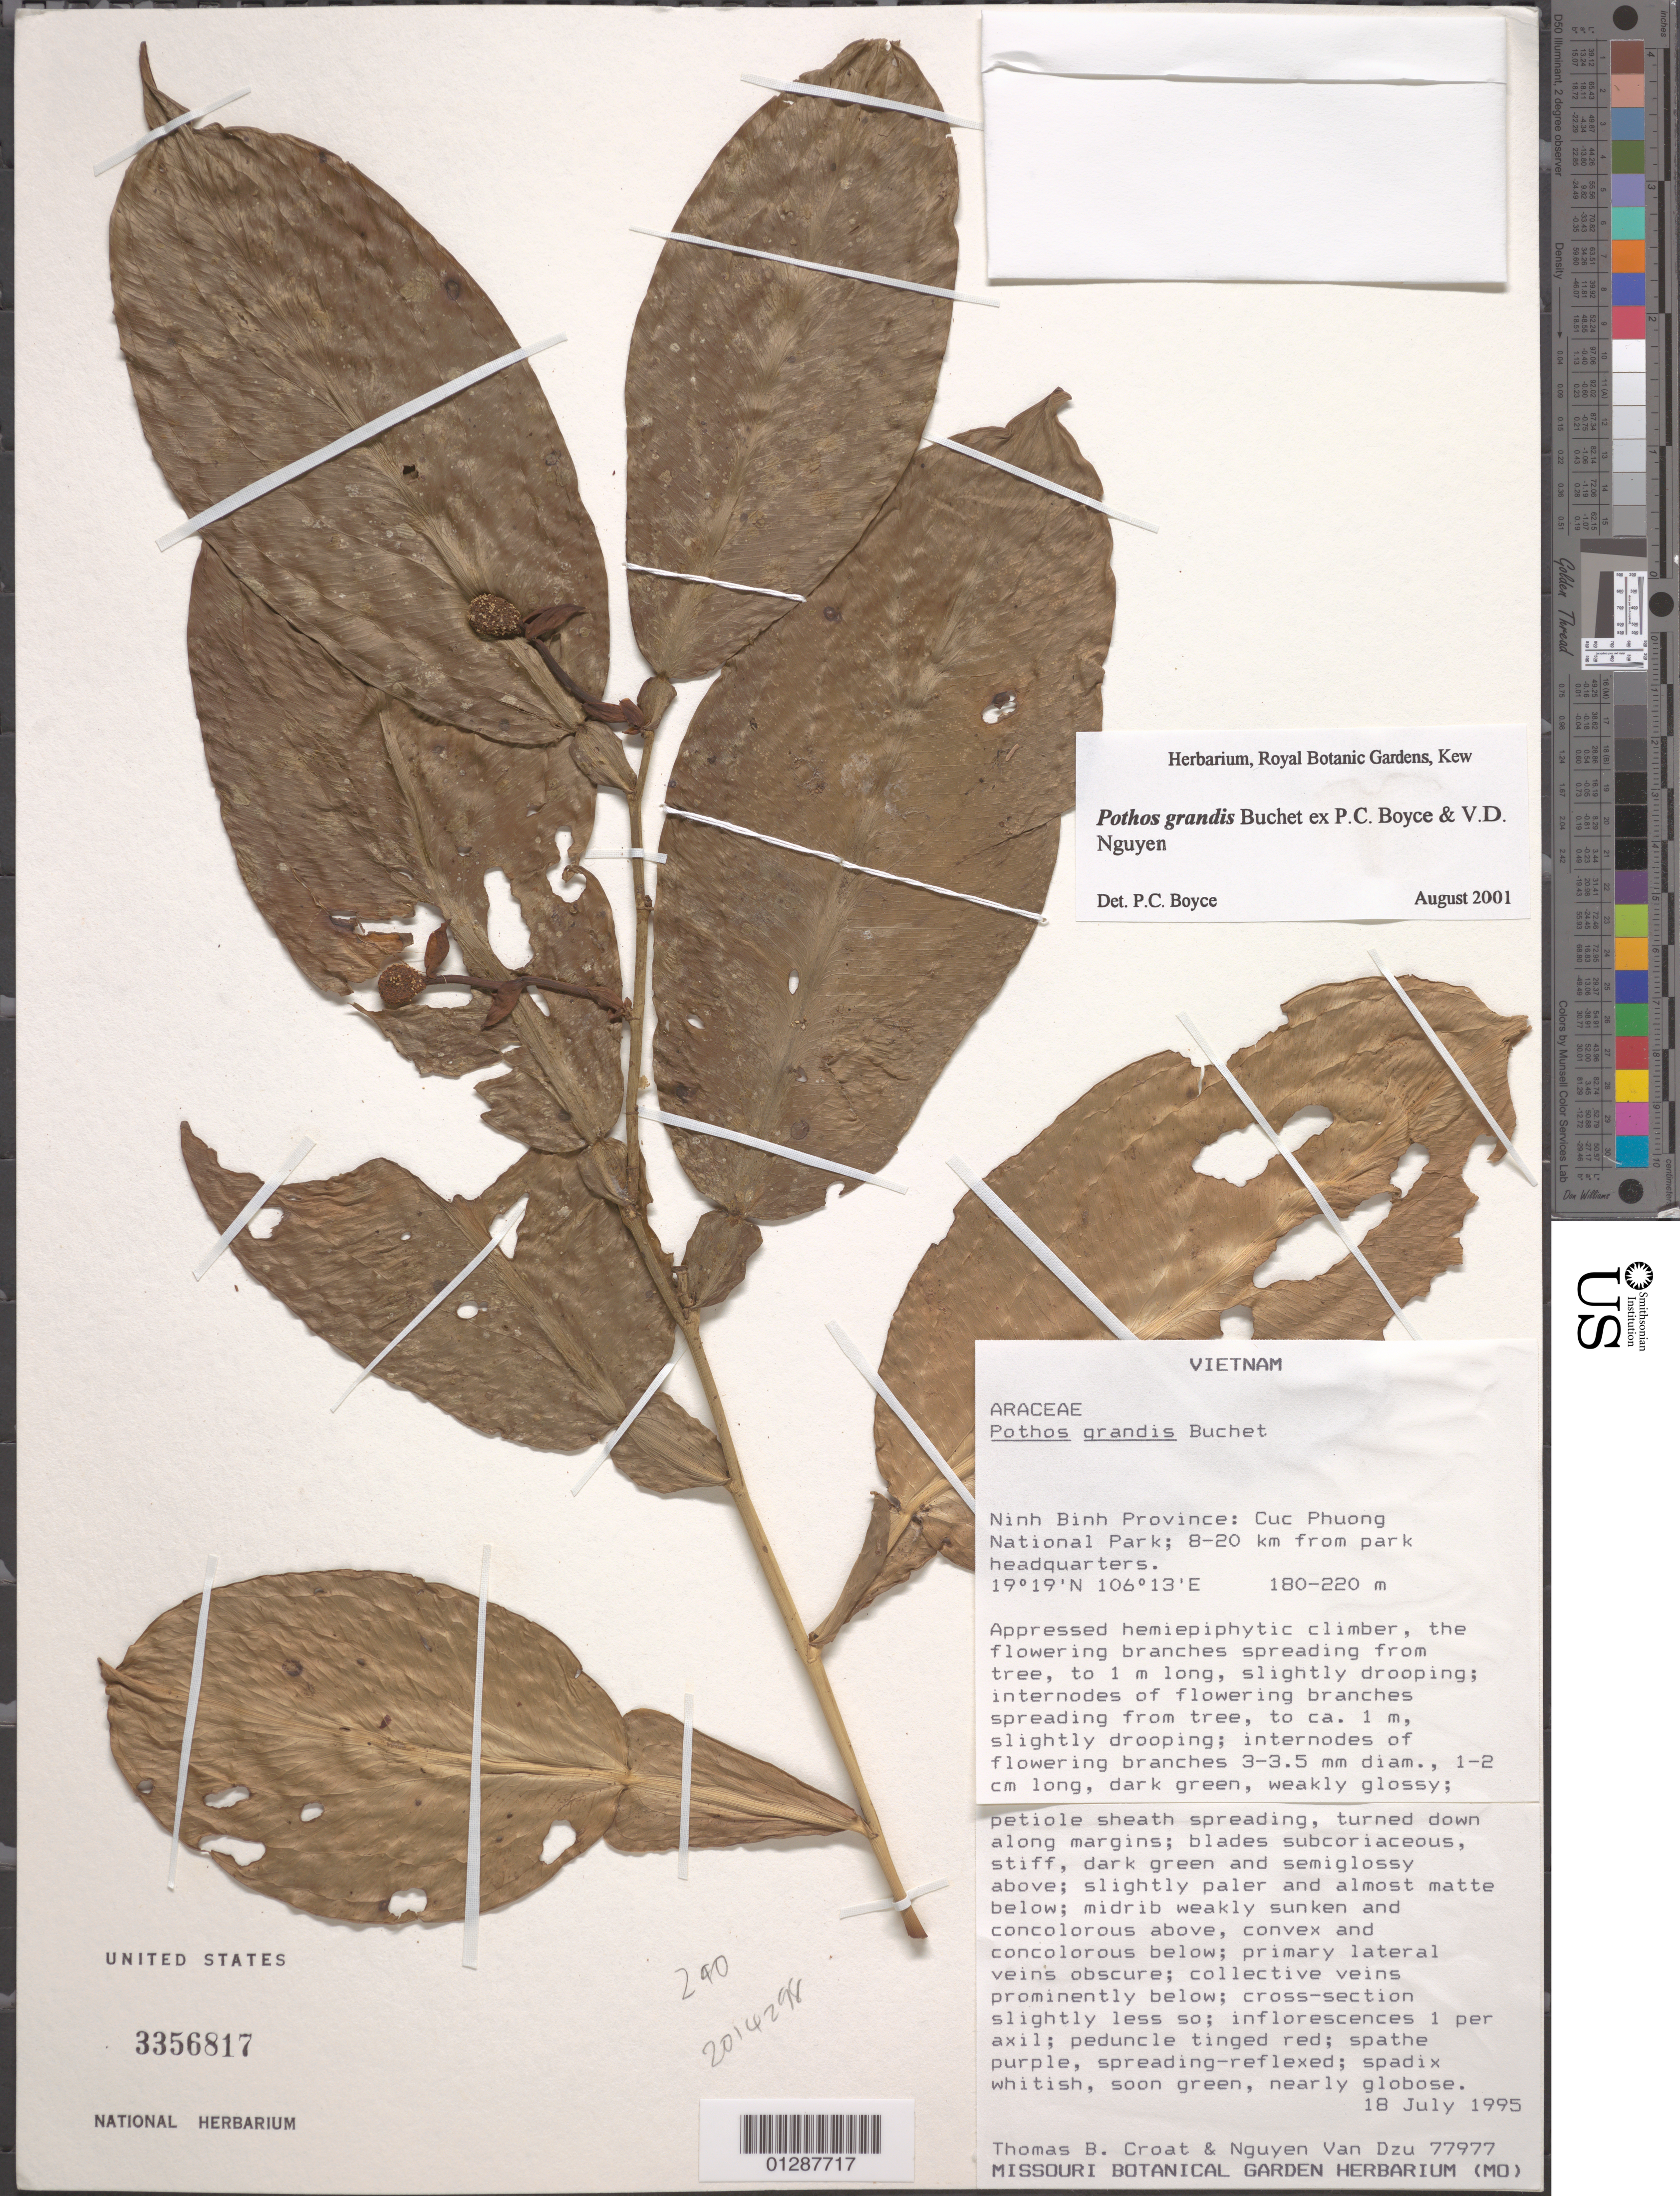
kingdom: Plantae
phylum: Tracheophyta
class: Liliopsida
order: Alismatales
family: Araceae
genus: Pothos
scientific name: Pothos grandis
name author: Buchet ex P.C. Boyce & V.D. Nguyen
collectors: T. B. Croat & V. D. Nguyen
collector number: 77977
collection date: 1995-07-18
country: Vietnam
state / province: Ninh Binh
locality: Cuc Phuong. National Park; 8-20 km from park headquarters.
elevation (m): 180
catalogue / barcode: US 3356817